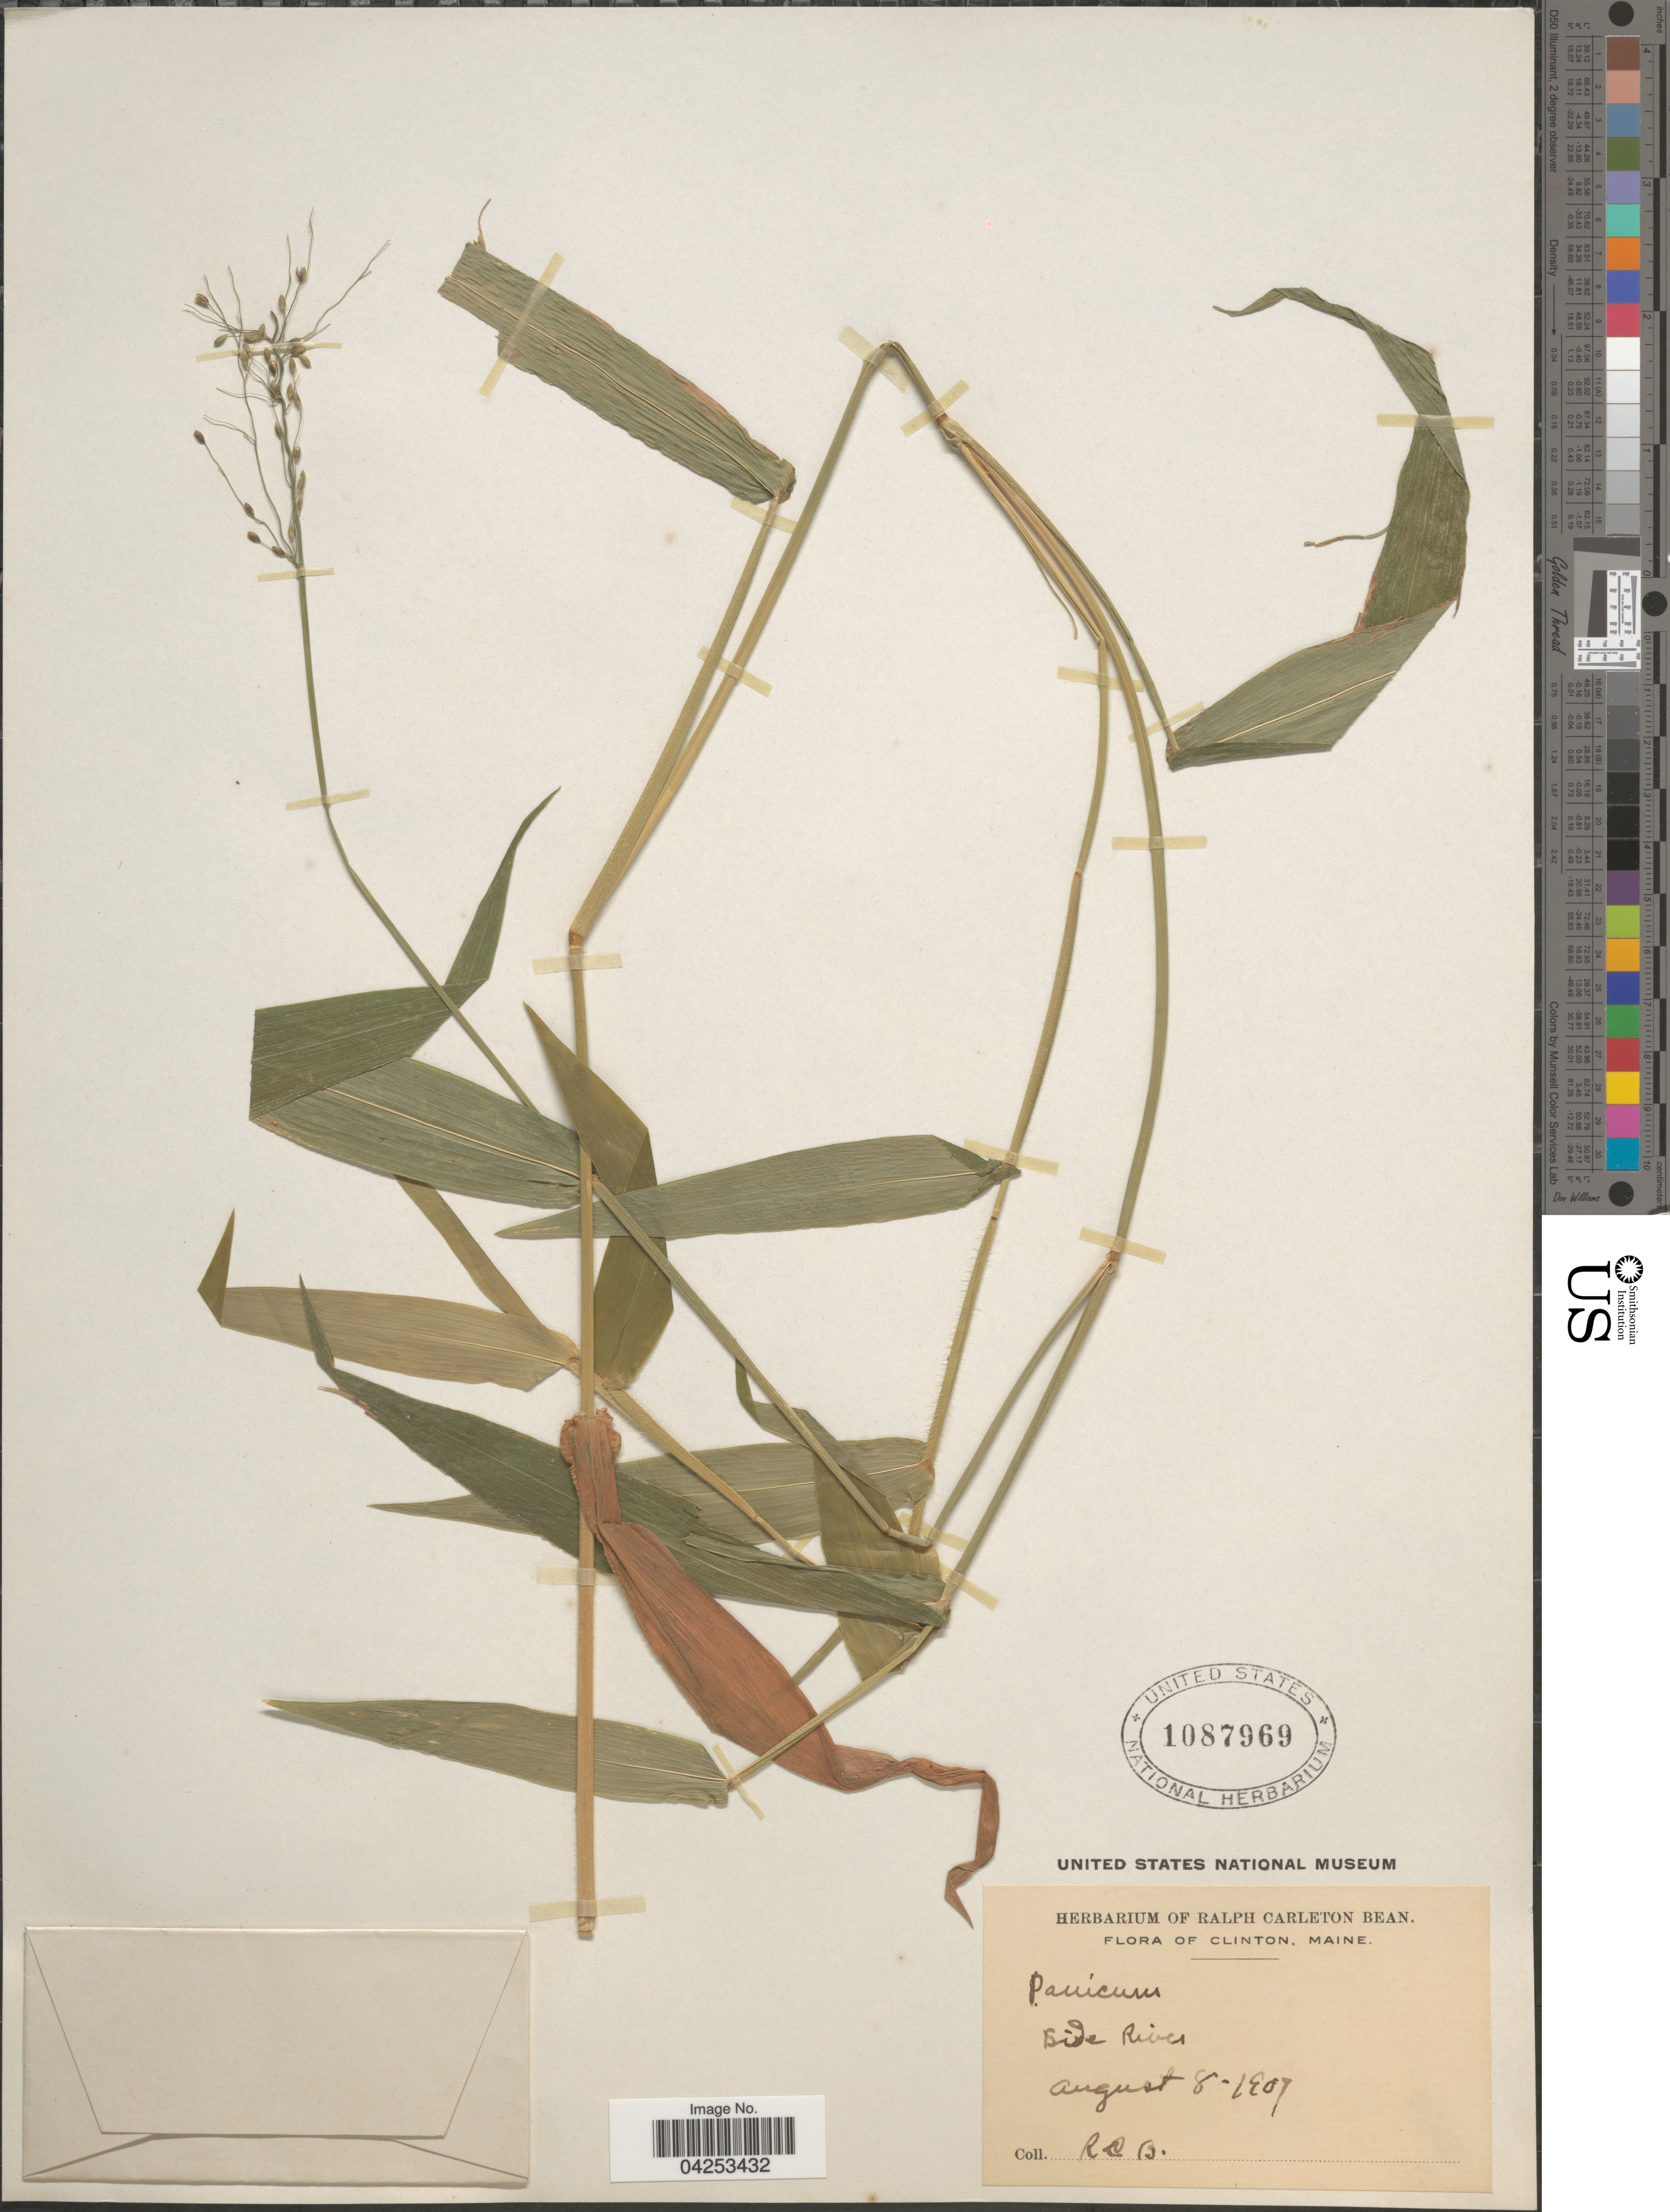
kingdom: Plantae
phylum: Tracheophyta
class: Liliopsida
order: Poales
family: Poaceae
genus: Dichanthelium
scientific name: Dichanthelium clandestinum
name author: (L.) Gould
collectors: R. C. B.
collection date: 1907-08-08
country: United States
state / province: Maine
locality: Clinton. Side River.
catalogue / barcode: US 1087969